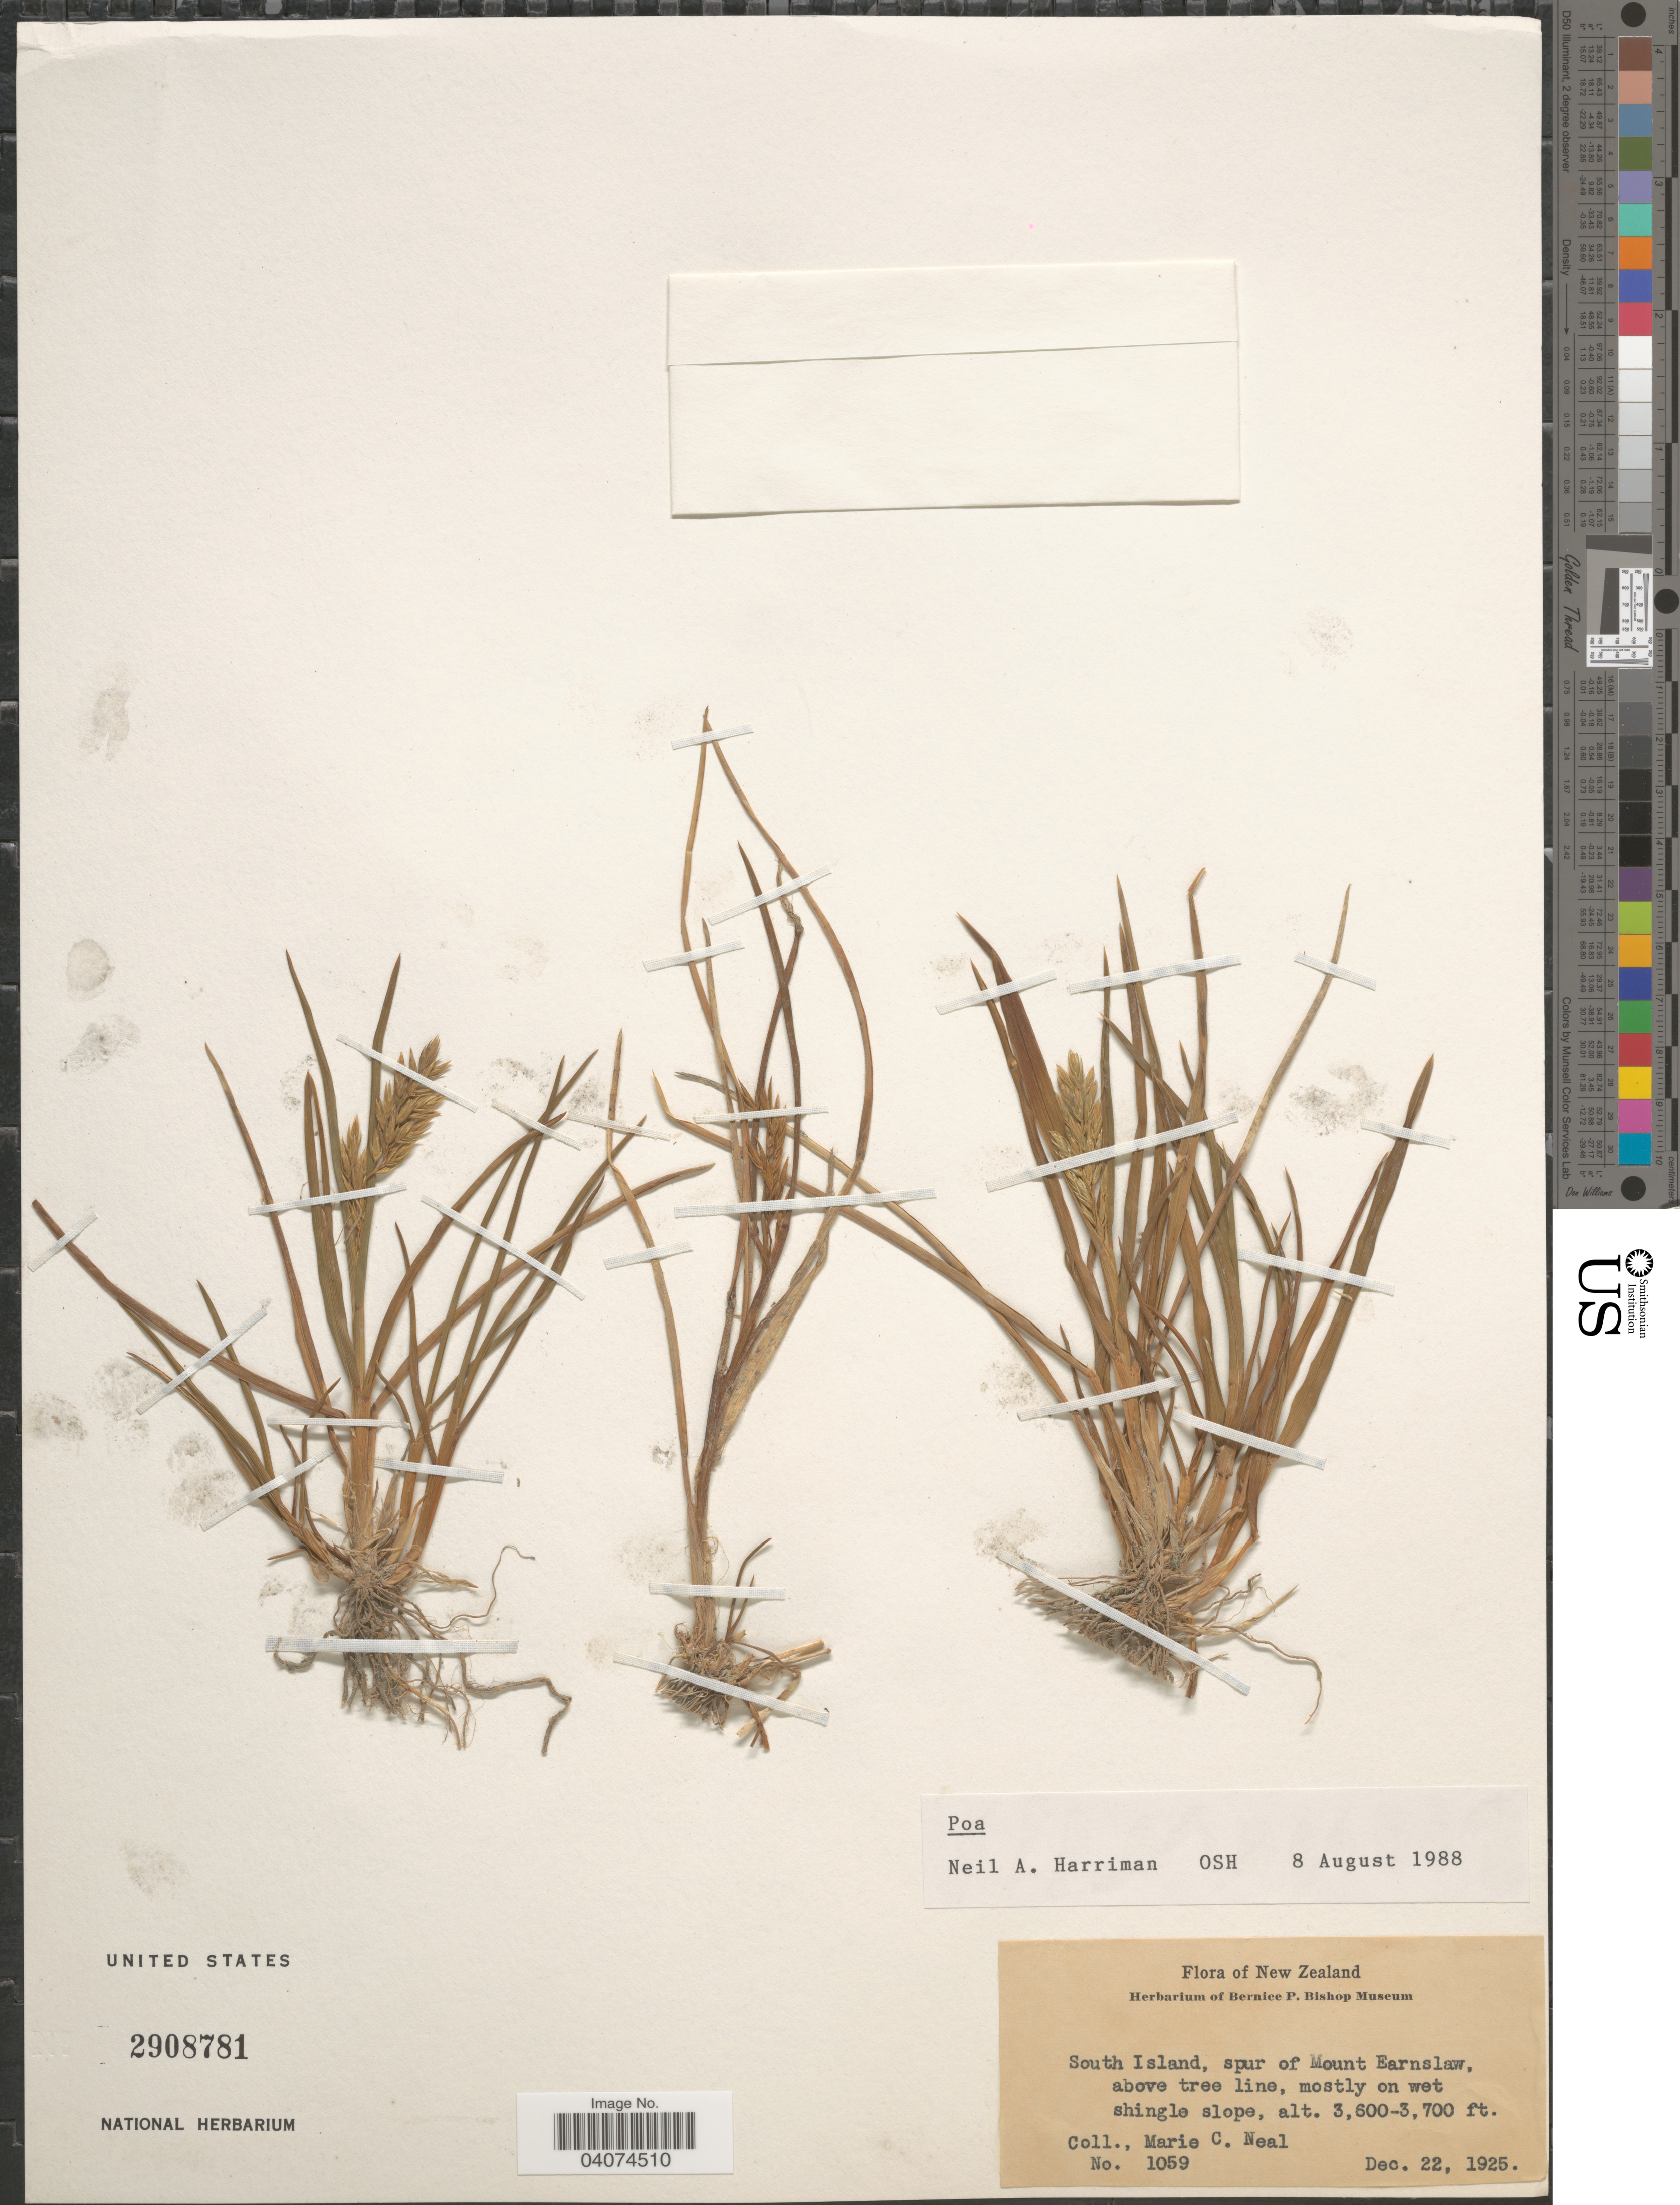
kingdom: Plantae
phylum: Tracheophyta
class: Liliopsida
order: Poales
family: Poaceae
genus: Poa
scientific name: Poa novae-zelandiae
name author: Hack.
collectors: M. Neal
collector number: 1059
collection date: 1925-12-22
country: New Zealand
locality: South Island, spur of Mount Earnslaw, above tree line, mostly on wet shingle slope.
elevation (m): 1097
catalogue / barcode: US 2908781